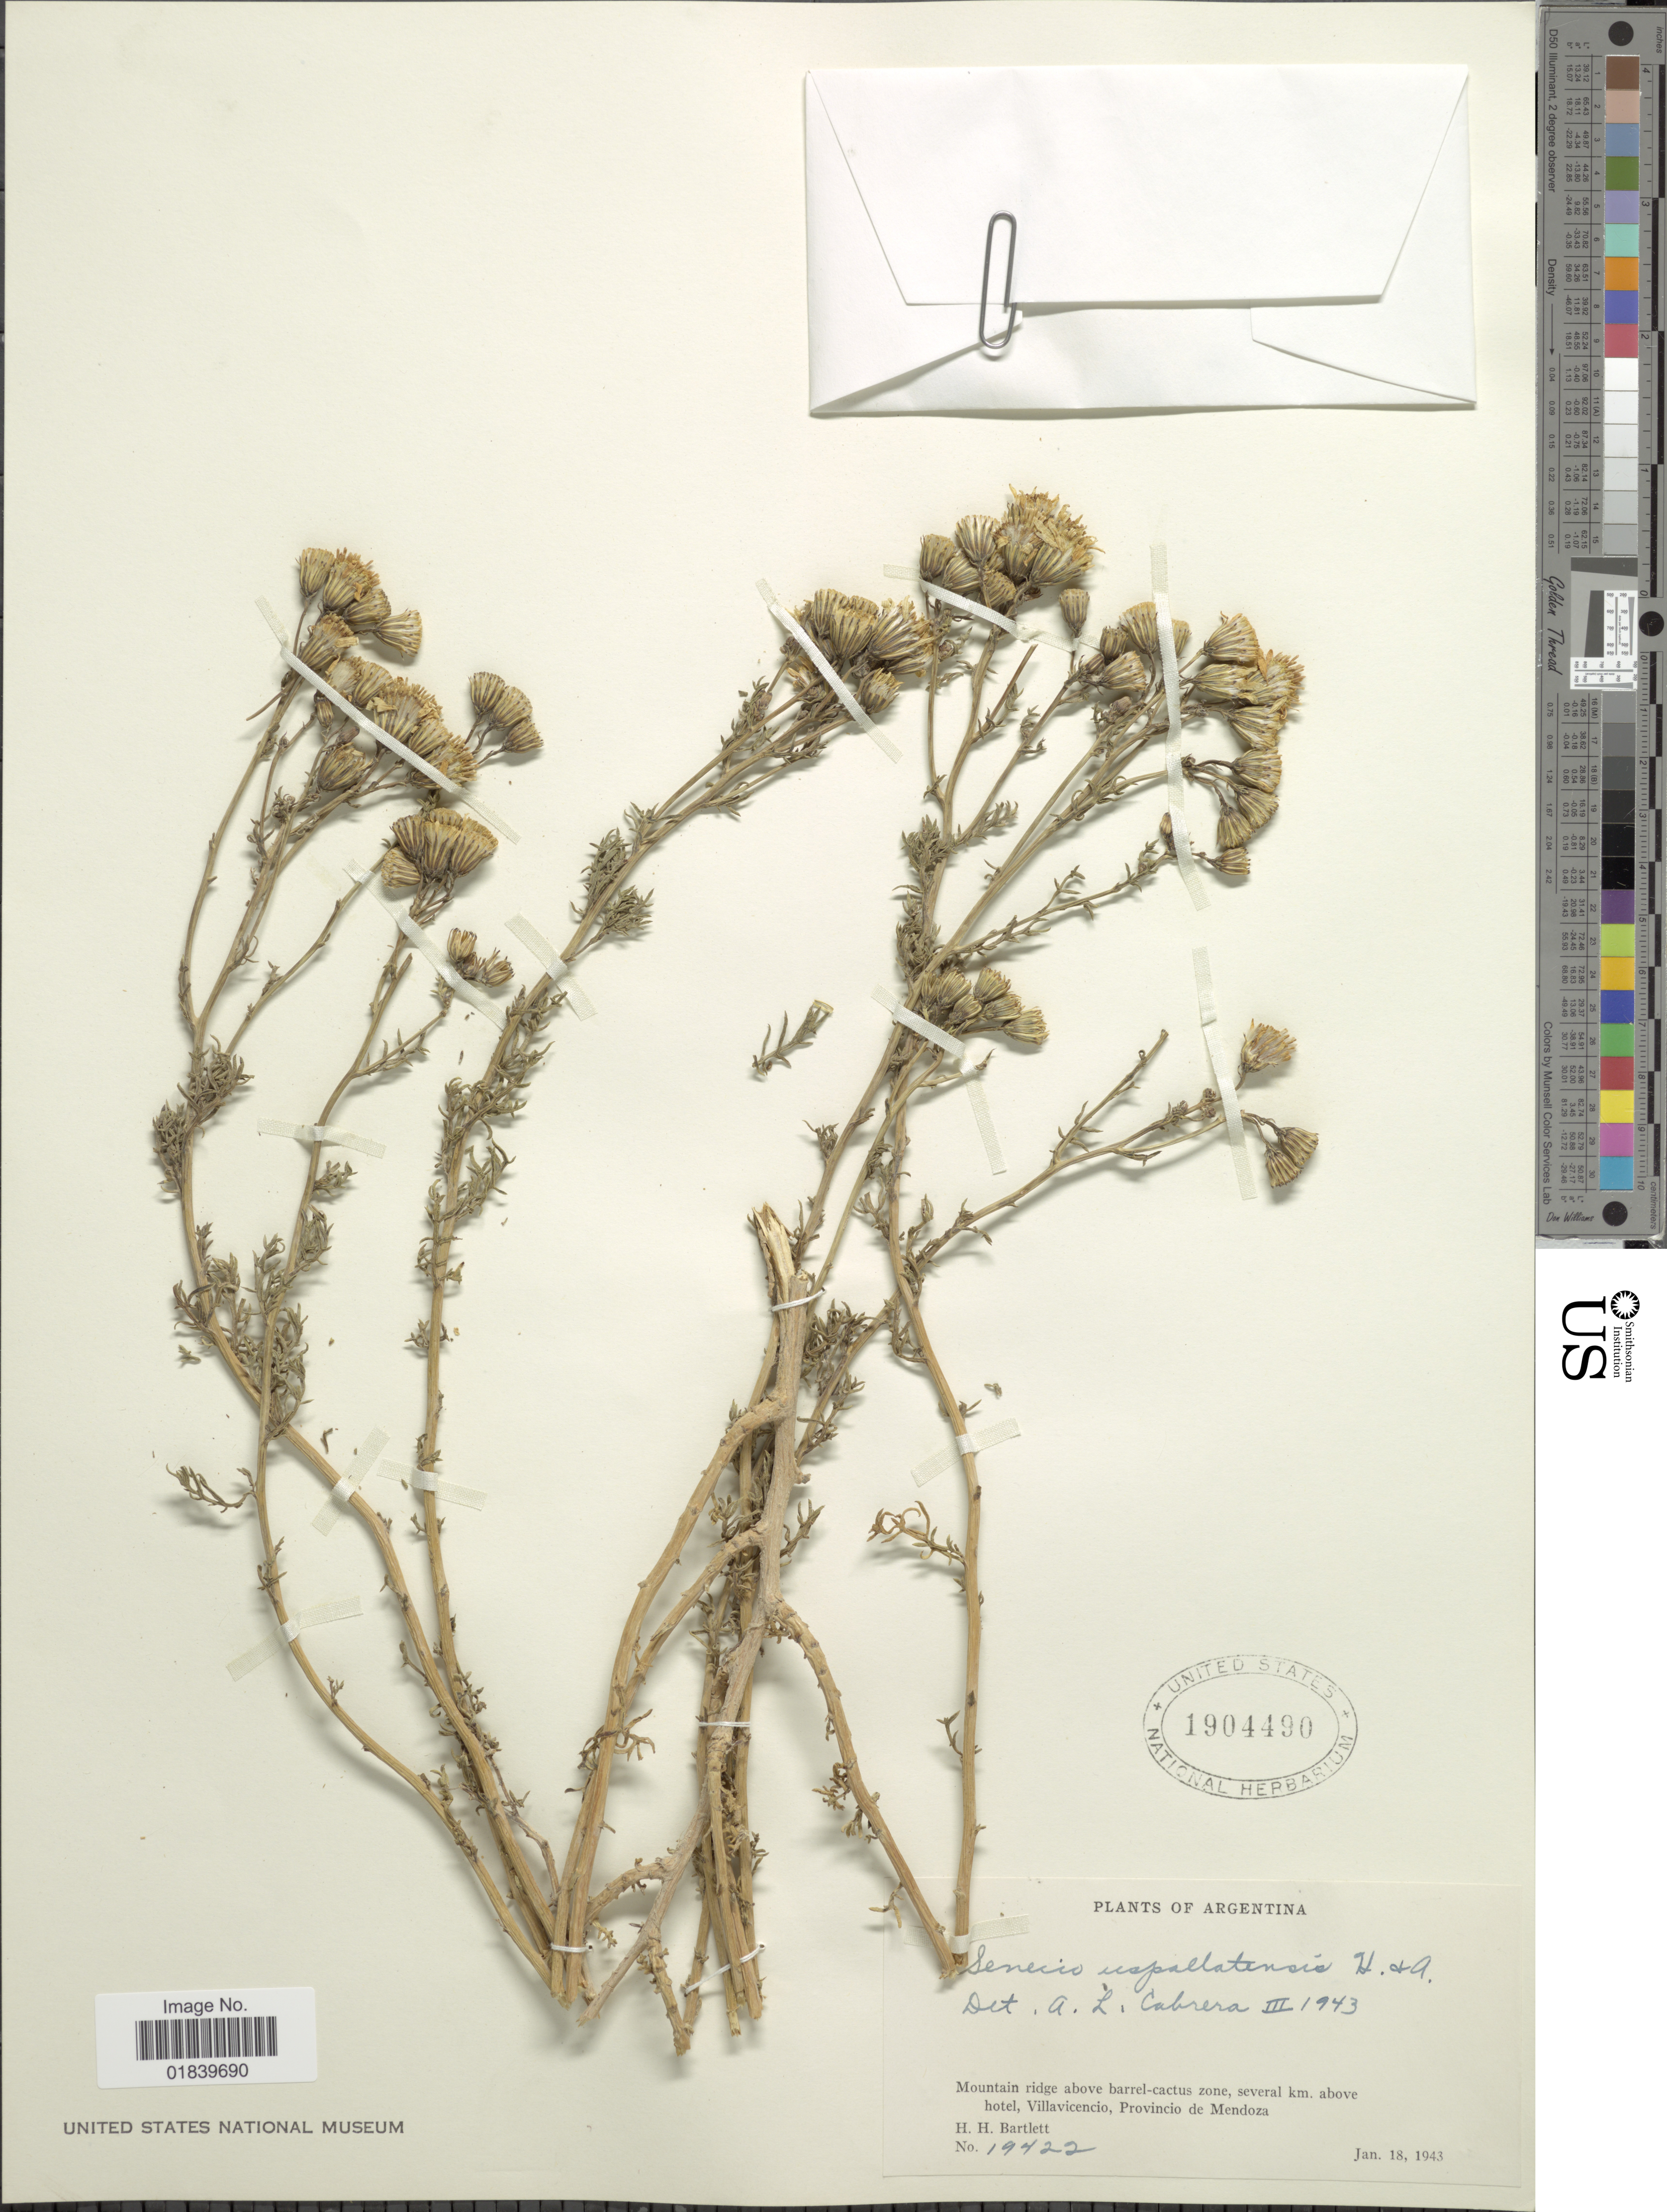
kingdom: Plantae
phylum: Tracheophyta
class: Magnoliopsida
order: Asterales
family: Asteraceae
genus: Senecio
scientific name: Senecio uspallatensis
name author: Hook. & Arn.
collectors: H. H. Bartlett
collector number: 19422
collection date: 1943-01-18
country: Argentina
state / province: Mendoza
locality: Mountain ridge above barrel-cactus zone, several km. above hotel, Villavicencio, Provincio de Mendoza.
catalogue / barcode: US 1904490